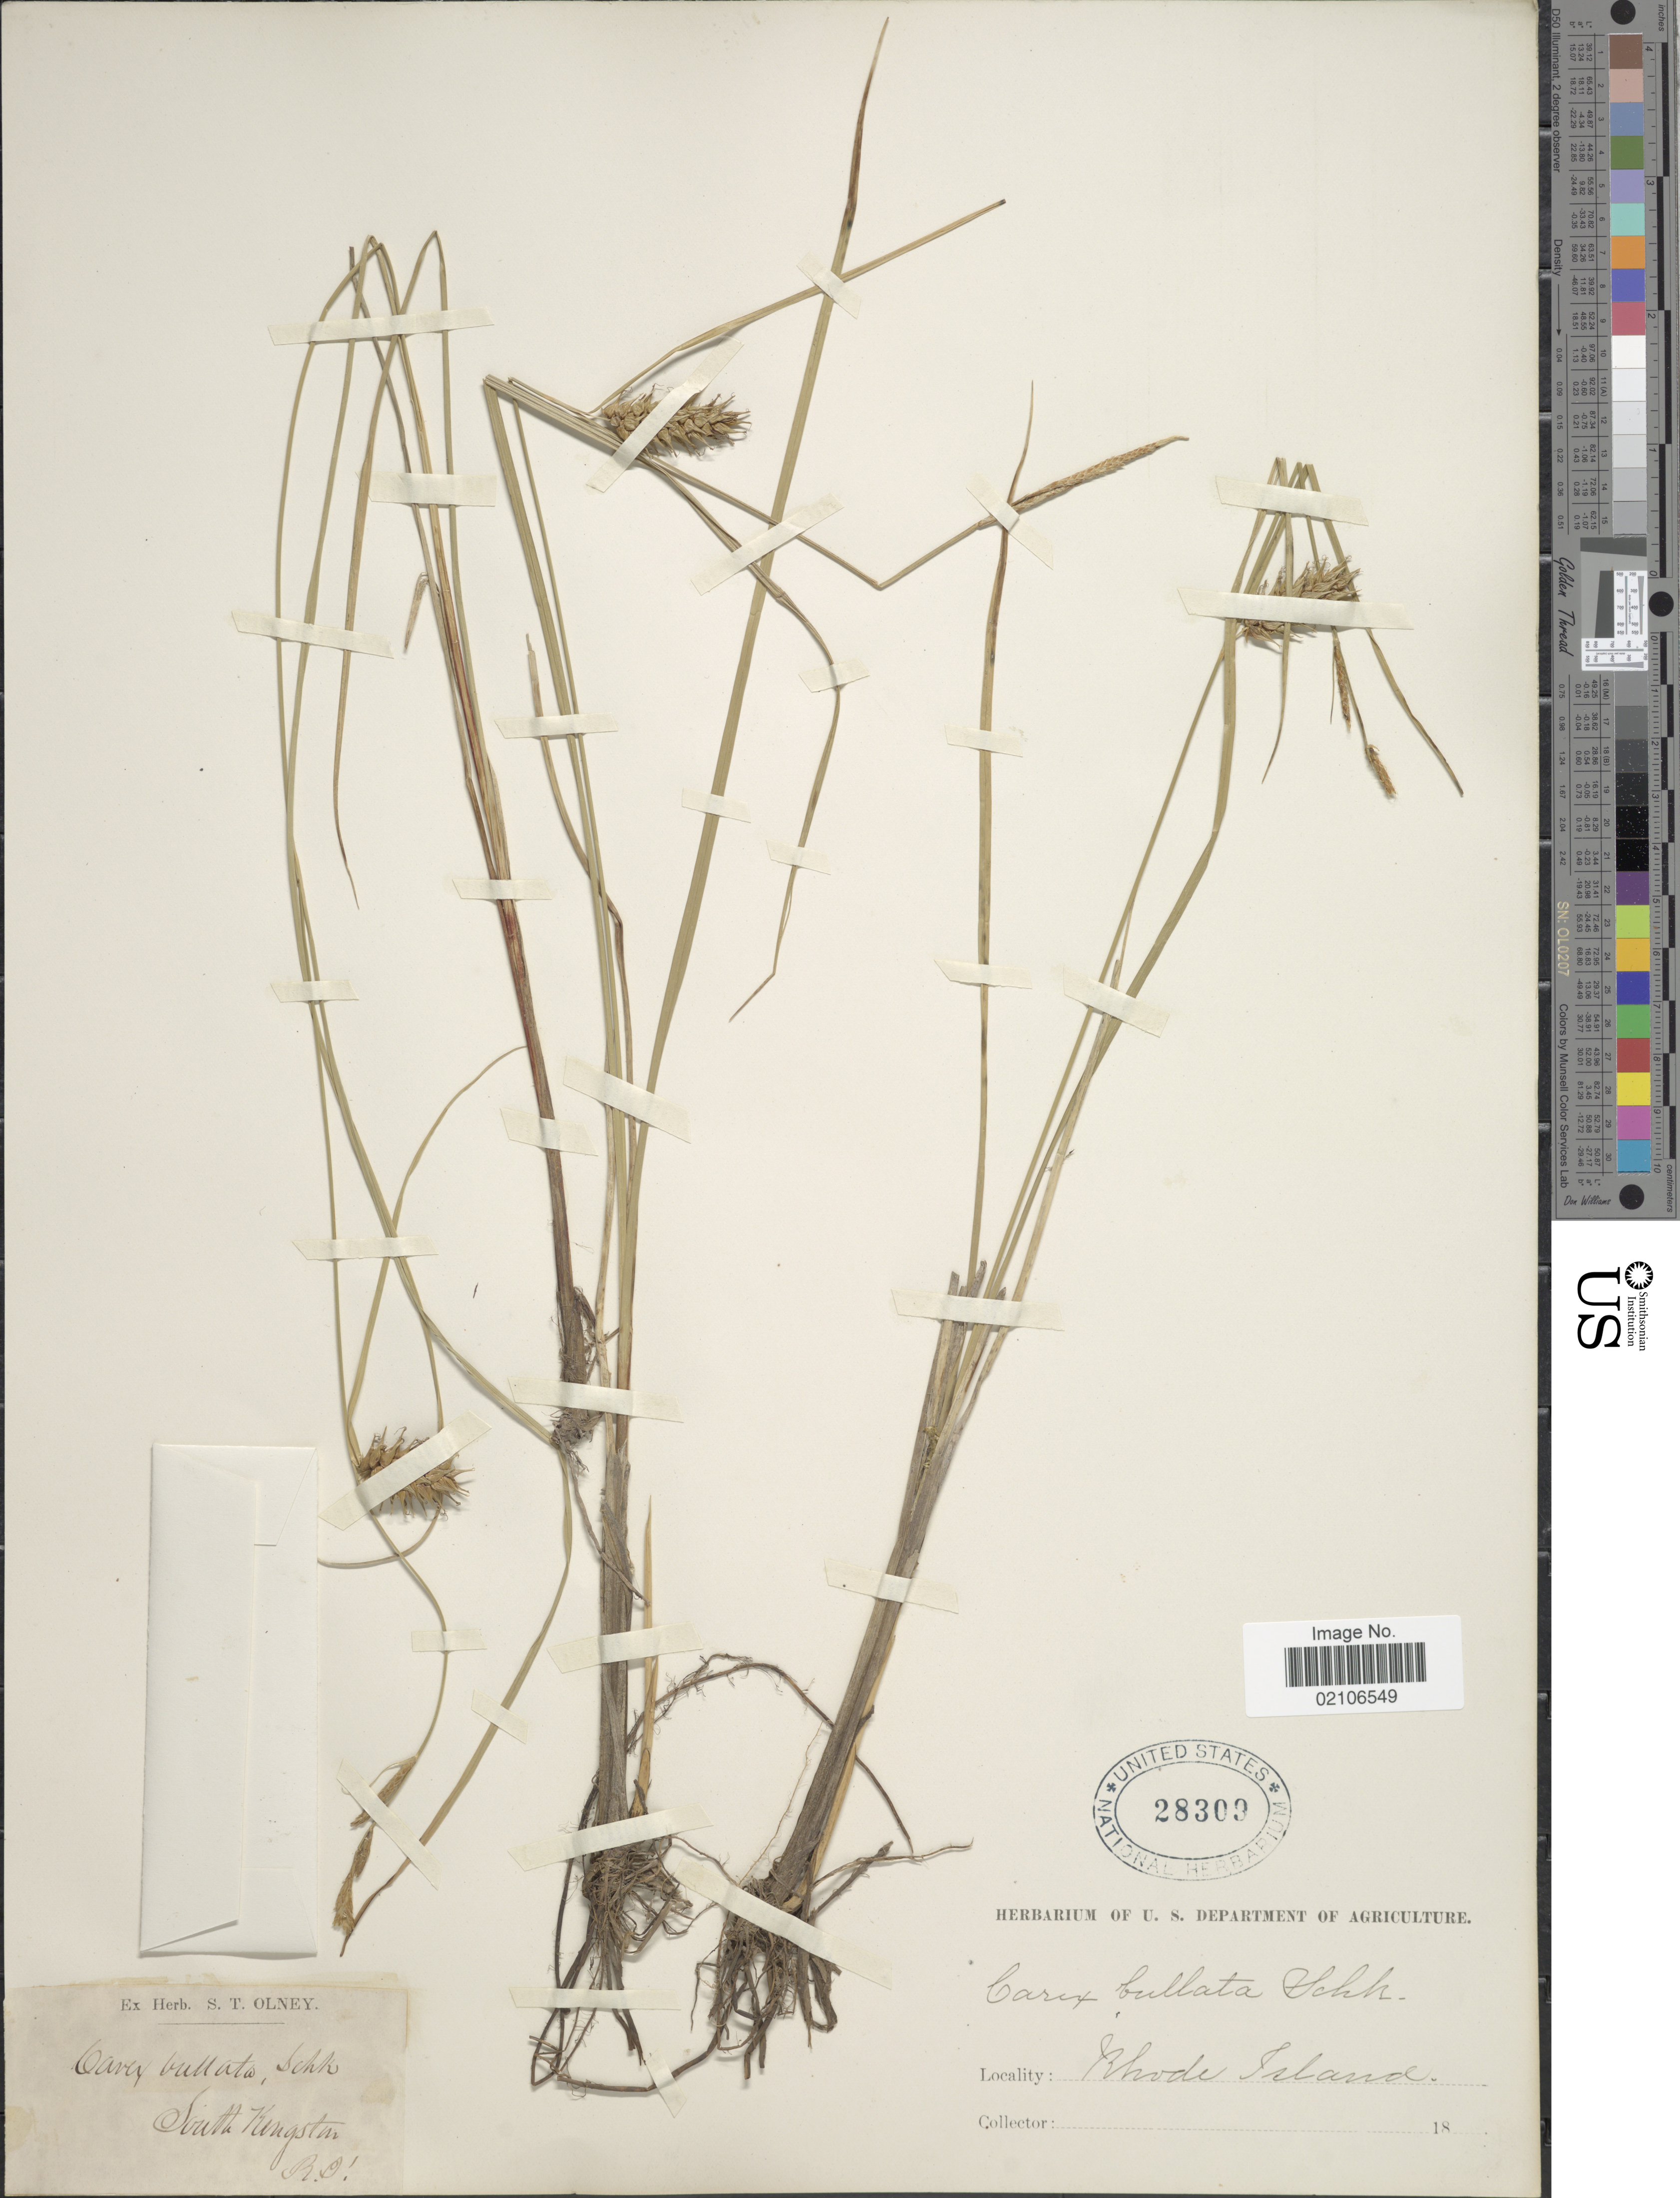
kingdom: Plantae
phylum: Tracheophyta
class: Liliopsida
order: Poales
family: Cyperaceae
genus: Carex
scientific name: Carex bullata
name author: Schkuhr ex Willd.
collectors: Ex herb. S. T. Olney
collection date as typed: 18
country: United States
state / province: Rhode Island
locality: South Kingston, RI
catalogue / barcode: US 28309